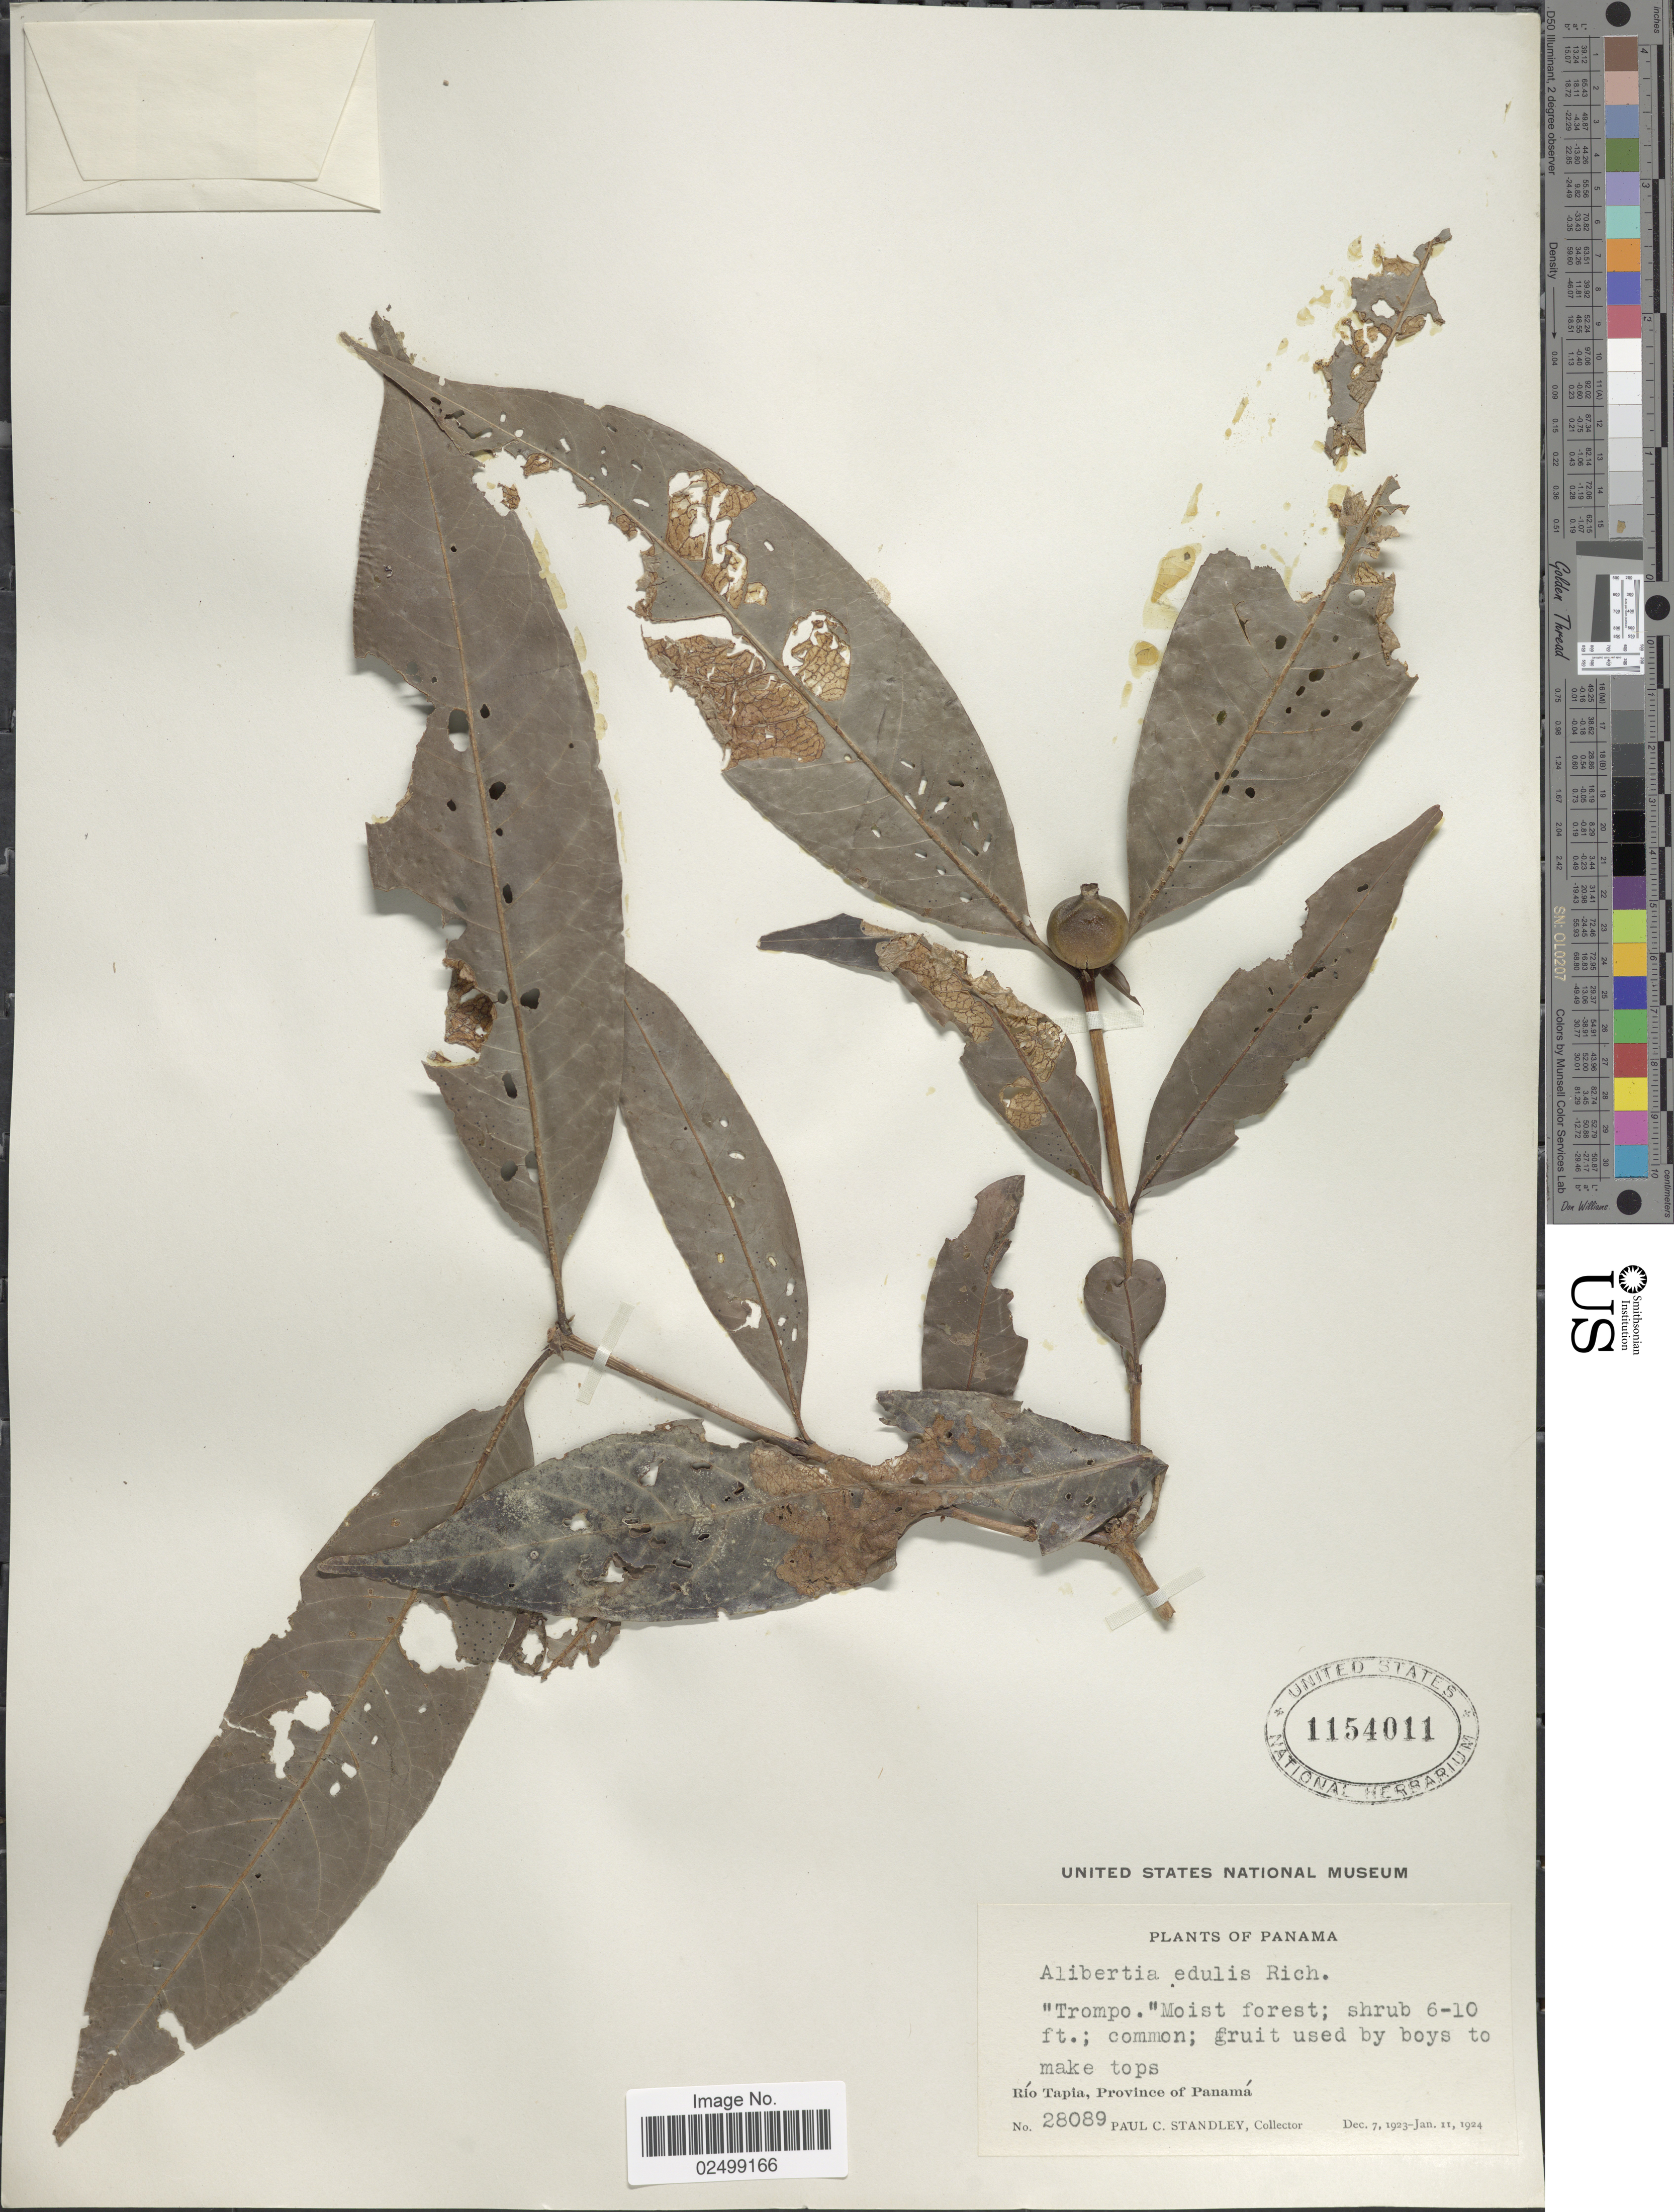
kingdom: Plantae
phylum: Tracheophyta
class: Magnoliopsida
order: Gentianales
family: Rubiaceae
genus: Alibertia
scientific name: Alibertia edulis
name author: (Rich.) A. Rich. ex DC.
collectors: P. C. Standley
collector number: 28089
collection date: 1923-12-07/1924-01-11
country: Panama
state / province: Panamá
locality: Moist forest; Río Tapia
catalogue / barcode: US 1154011